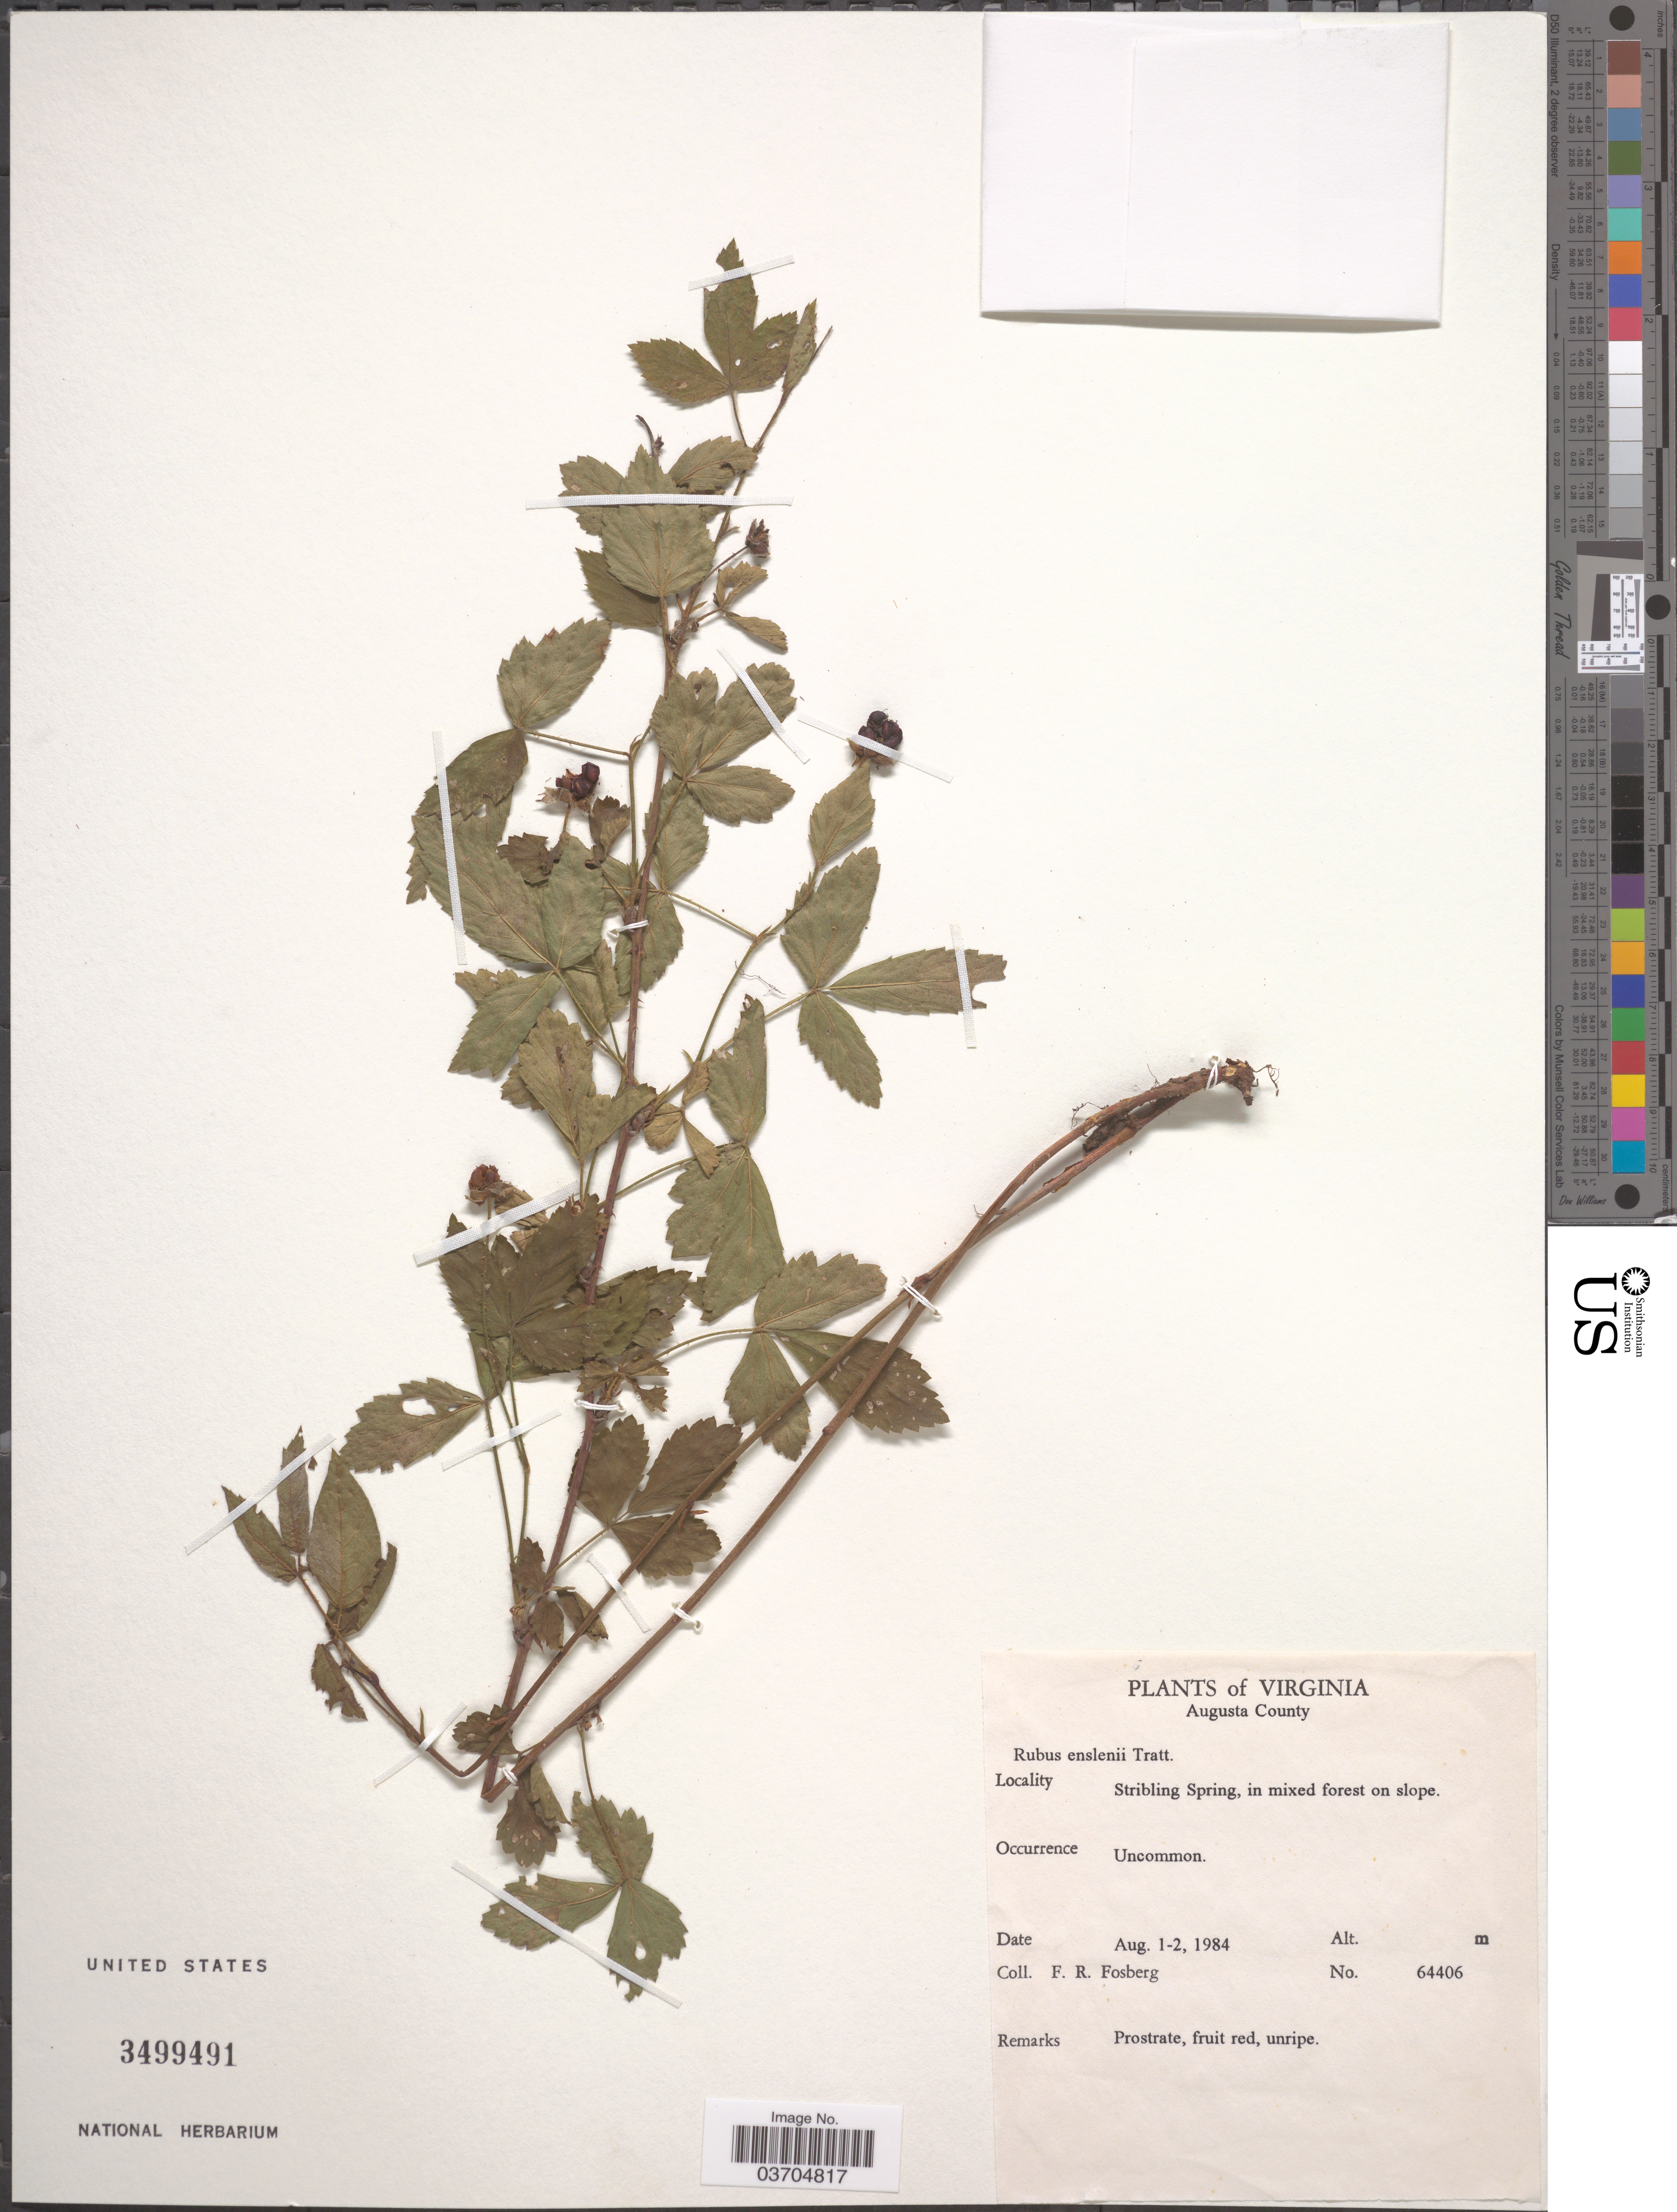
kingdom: Plantae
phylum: Tracheophyta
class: Magnoliopsida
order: Rosales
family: Rosaceae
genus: Rubus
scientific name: Rubus enslenii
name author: Tratt.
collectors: F. R. Fosberg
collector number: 64406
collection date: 1984-08-01/1984-08-02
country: United States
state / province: Virginia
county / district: Augusta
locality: Augusta County. Stribling Spring, in mixed forest and slope.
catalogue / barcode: US 3499491